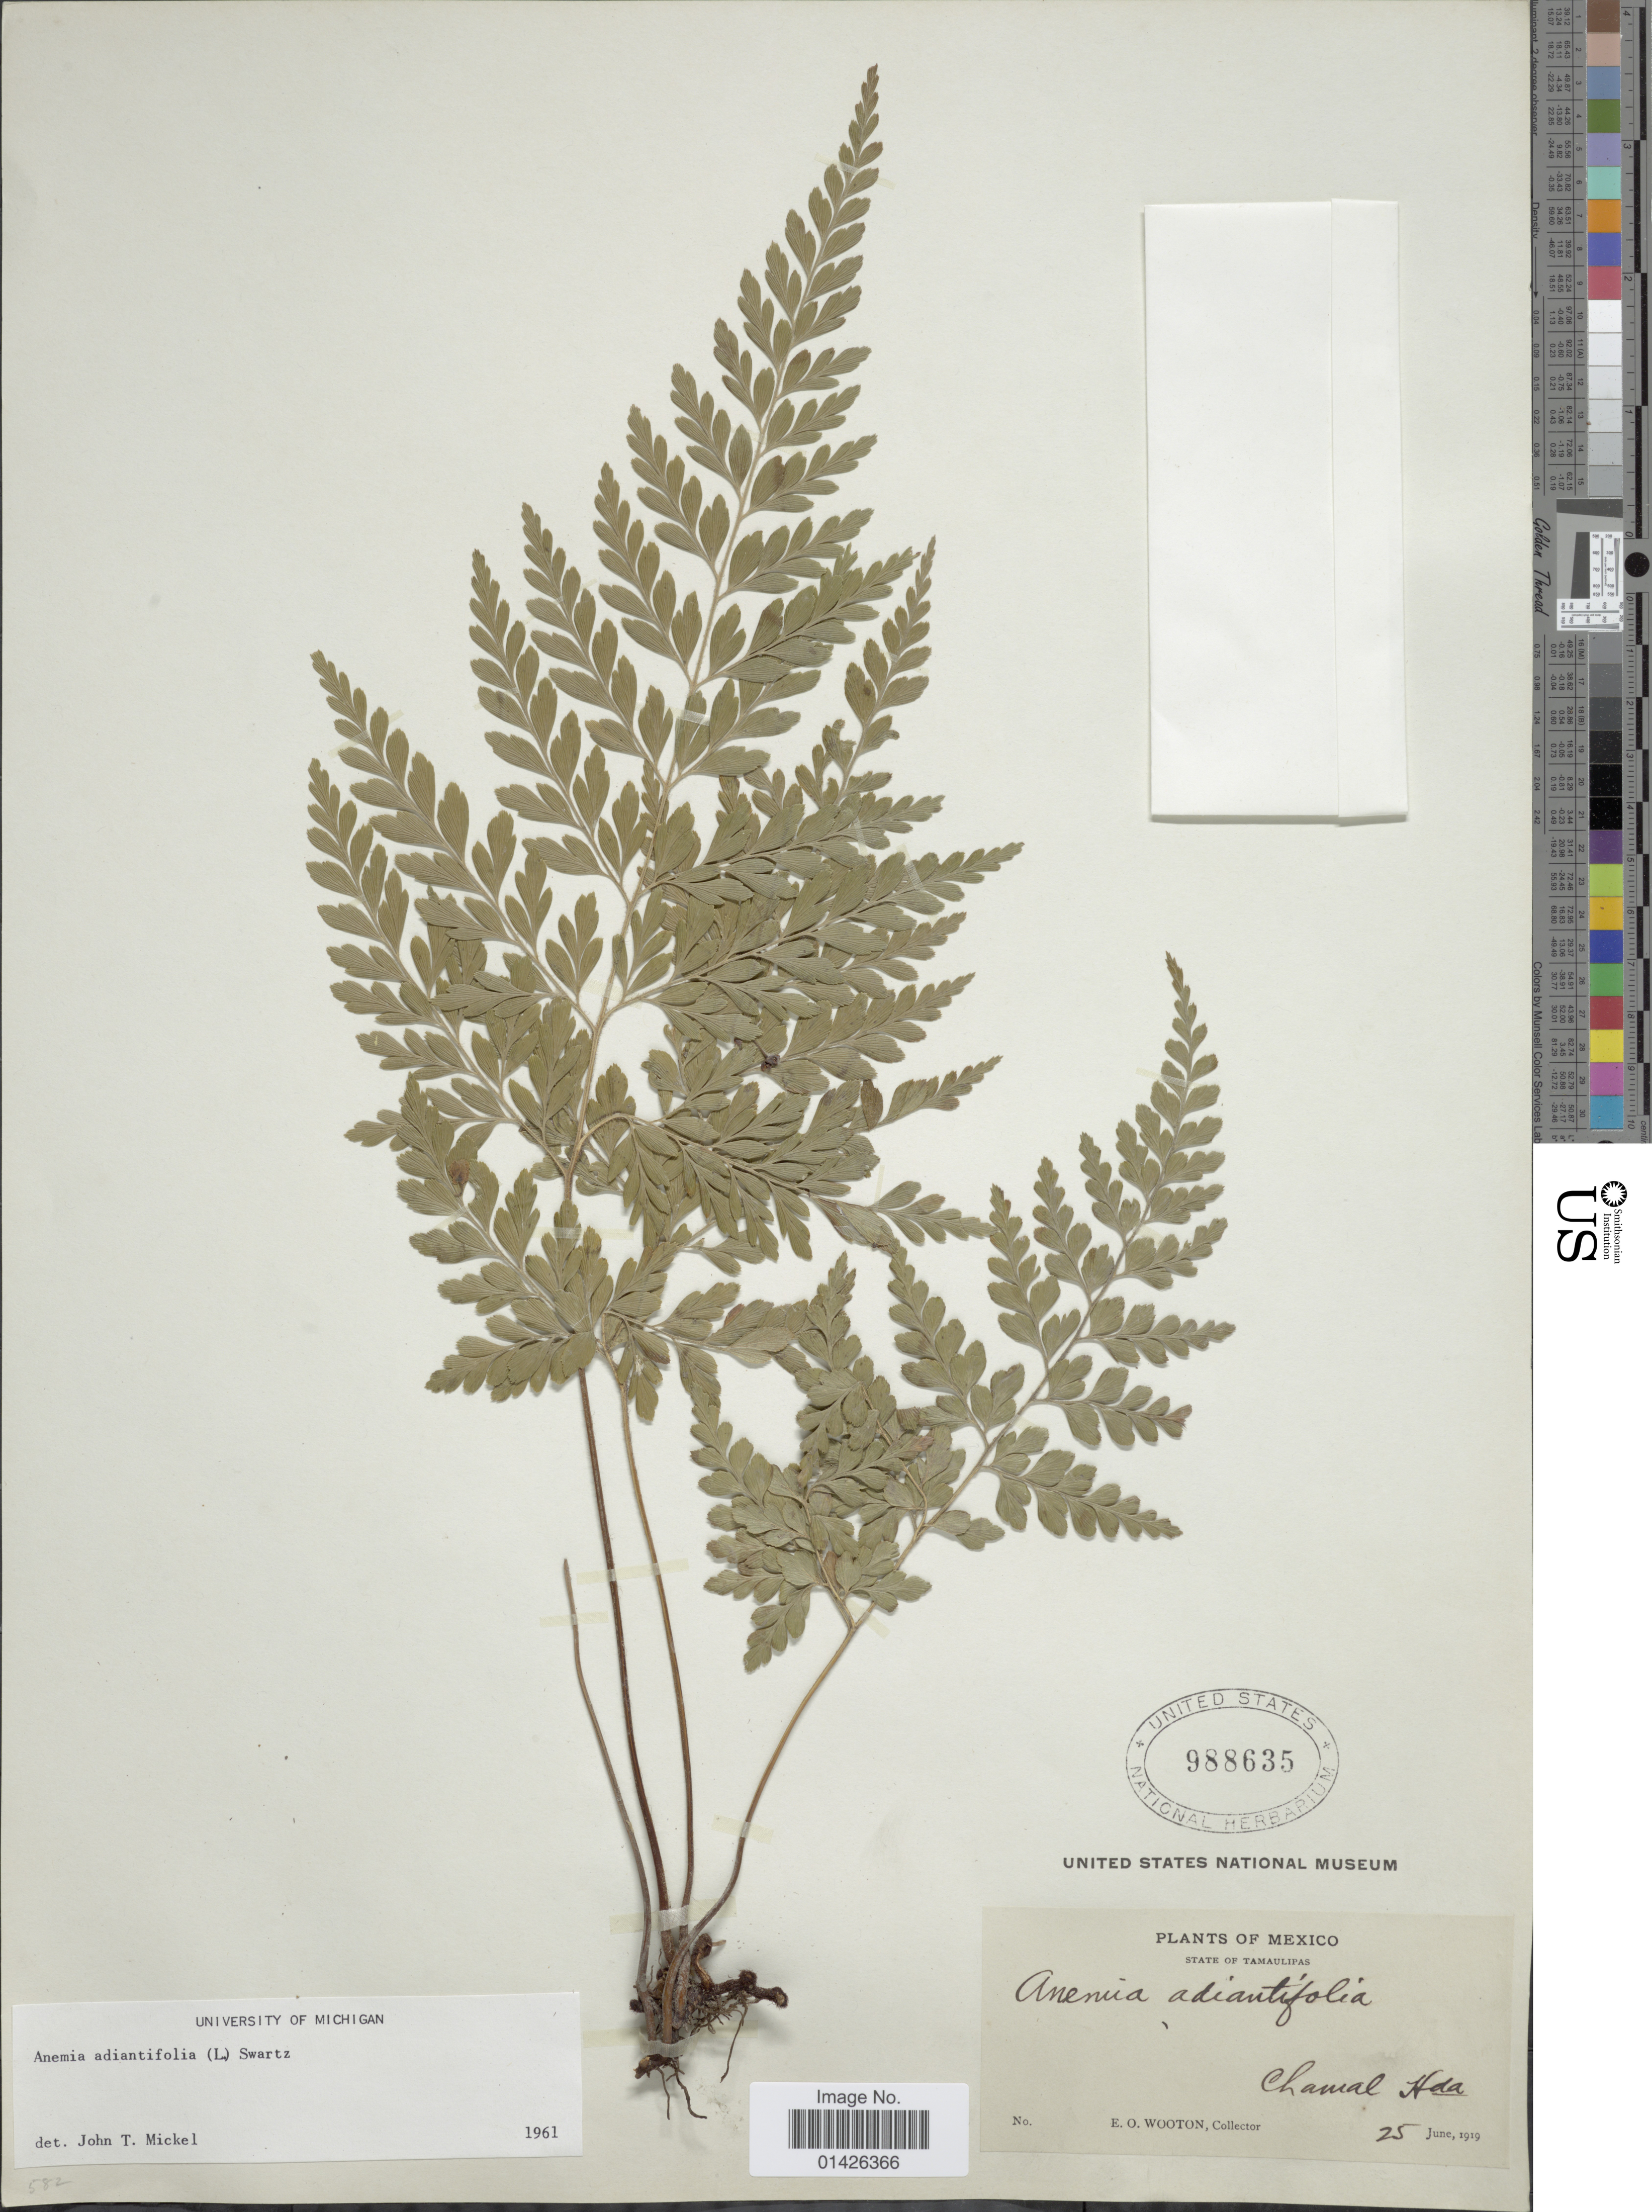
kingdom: Plantae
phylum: Tracheophyta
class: Polypodiopsida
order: Schizaeales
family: Anemiaceae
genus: Anemia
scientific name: Anemia adiantifolia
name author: (L.) Sw.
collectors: E. O. Wooton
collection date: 1919-06-25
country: Mexico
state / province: Tamaulipas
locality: Chamal Hda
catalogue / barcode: US 988635